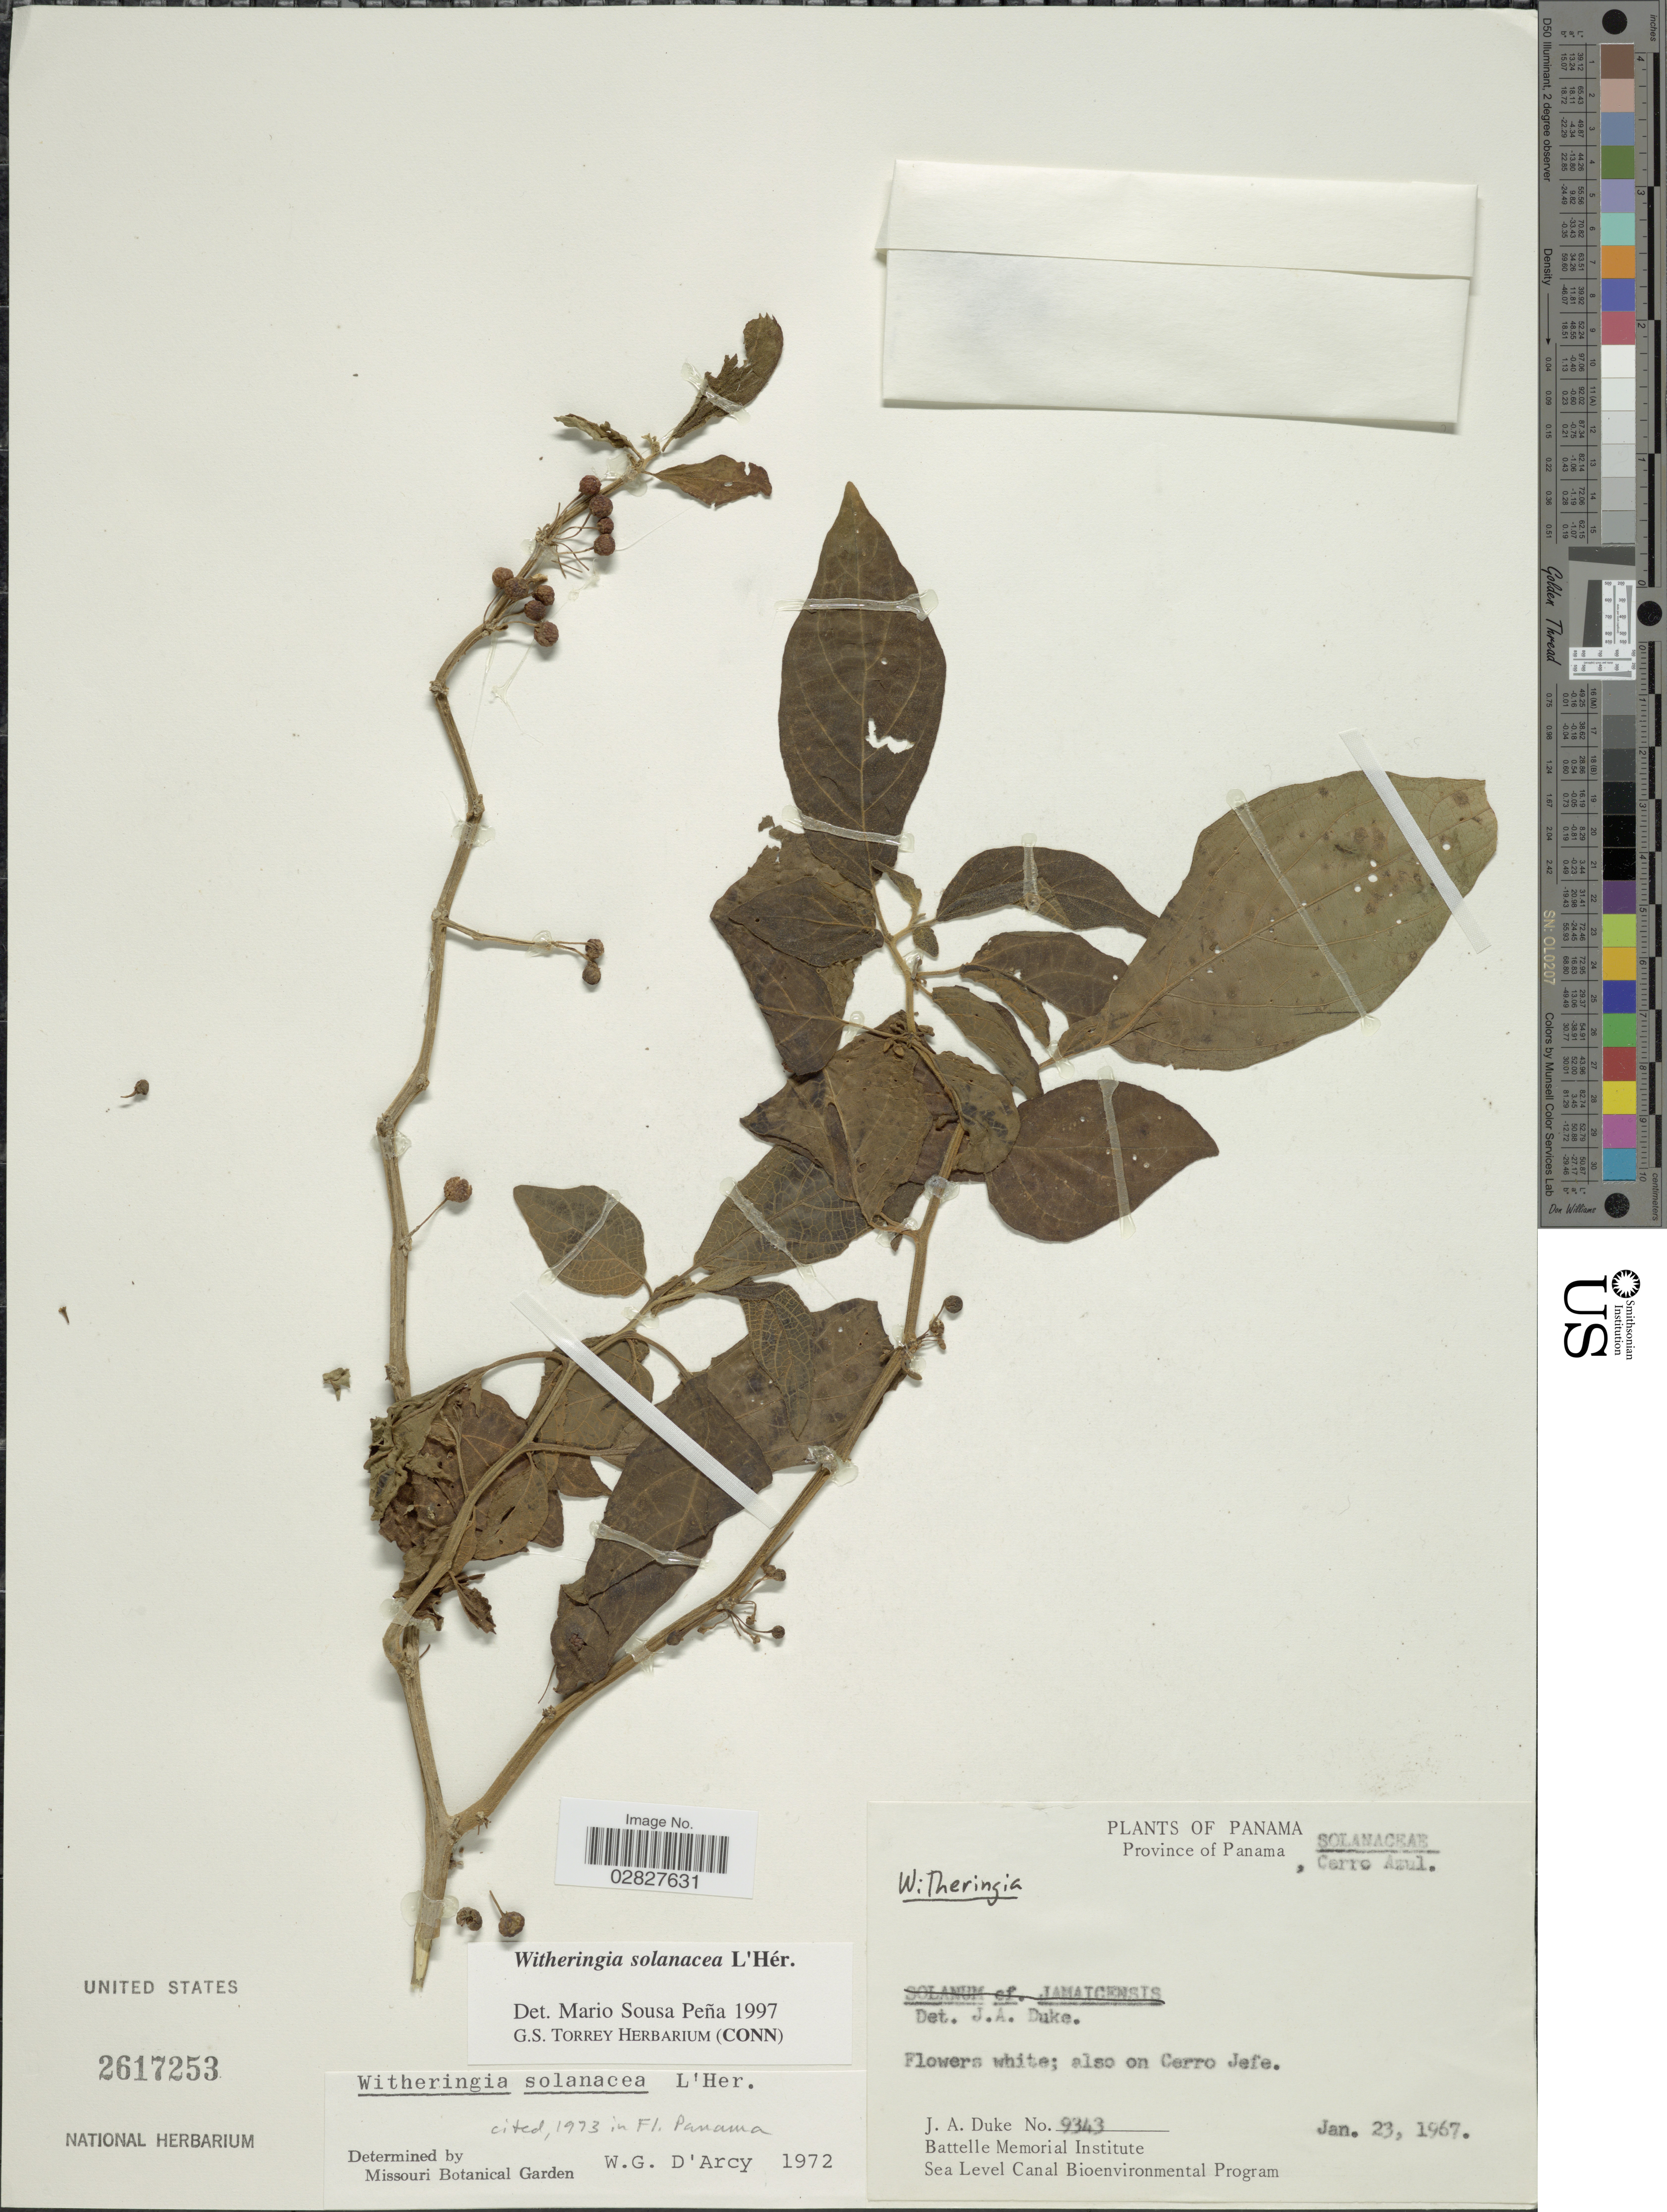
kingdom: Plantae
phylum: Tracheophyta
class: Magnoliopsida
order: Solanales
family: Solanaceae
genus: Witheringia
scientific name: Witheringia solanacea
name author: L'Hér.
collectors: J. A. Duke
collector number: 9343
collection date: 1967-01-23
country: Panama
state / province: Panamá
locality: Cerro Azul. Also on Cerro Jefe.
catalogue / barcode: US 2617253